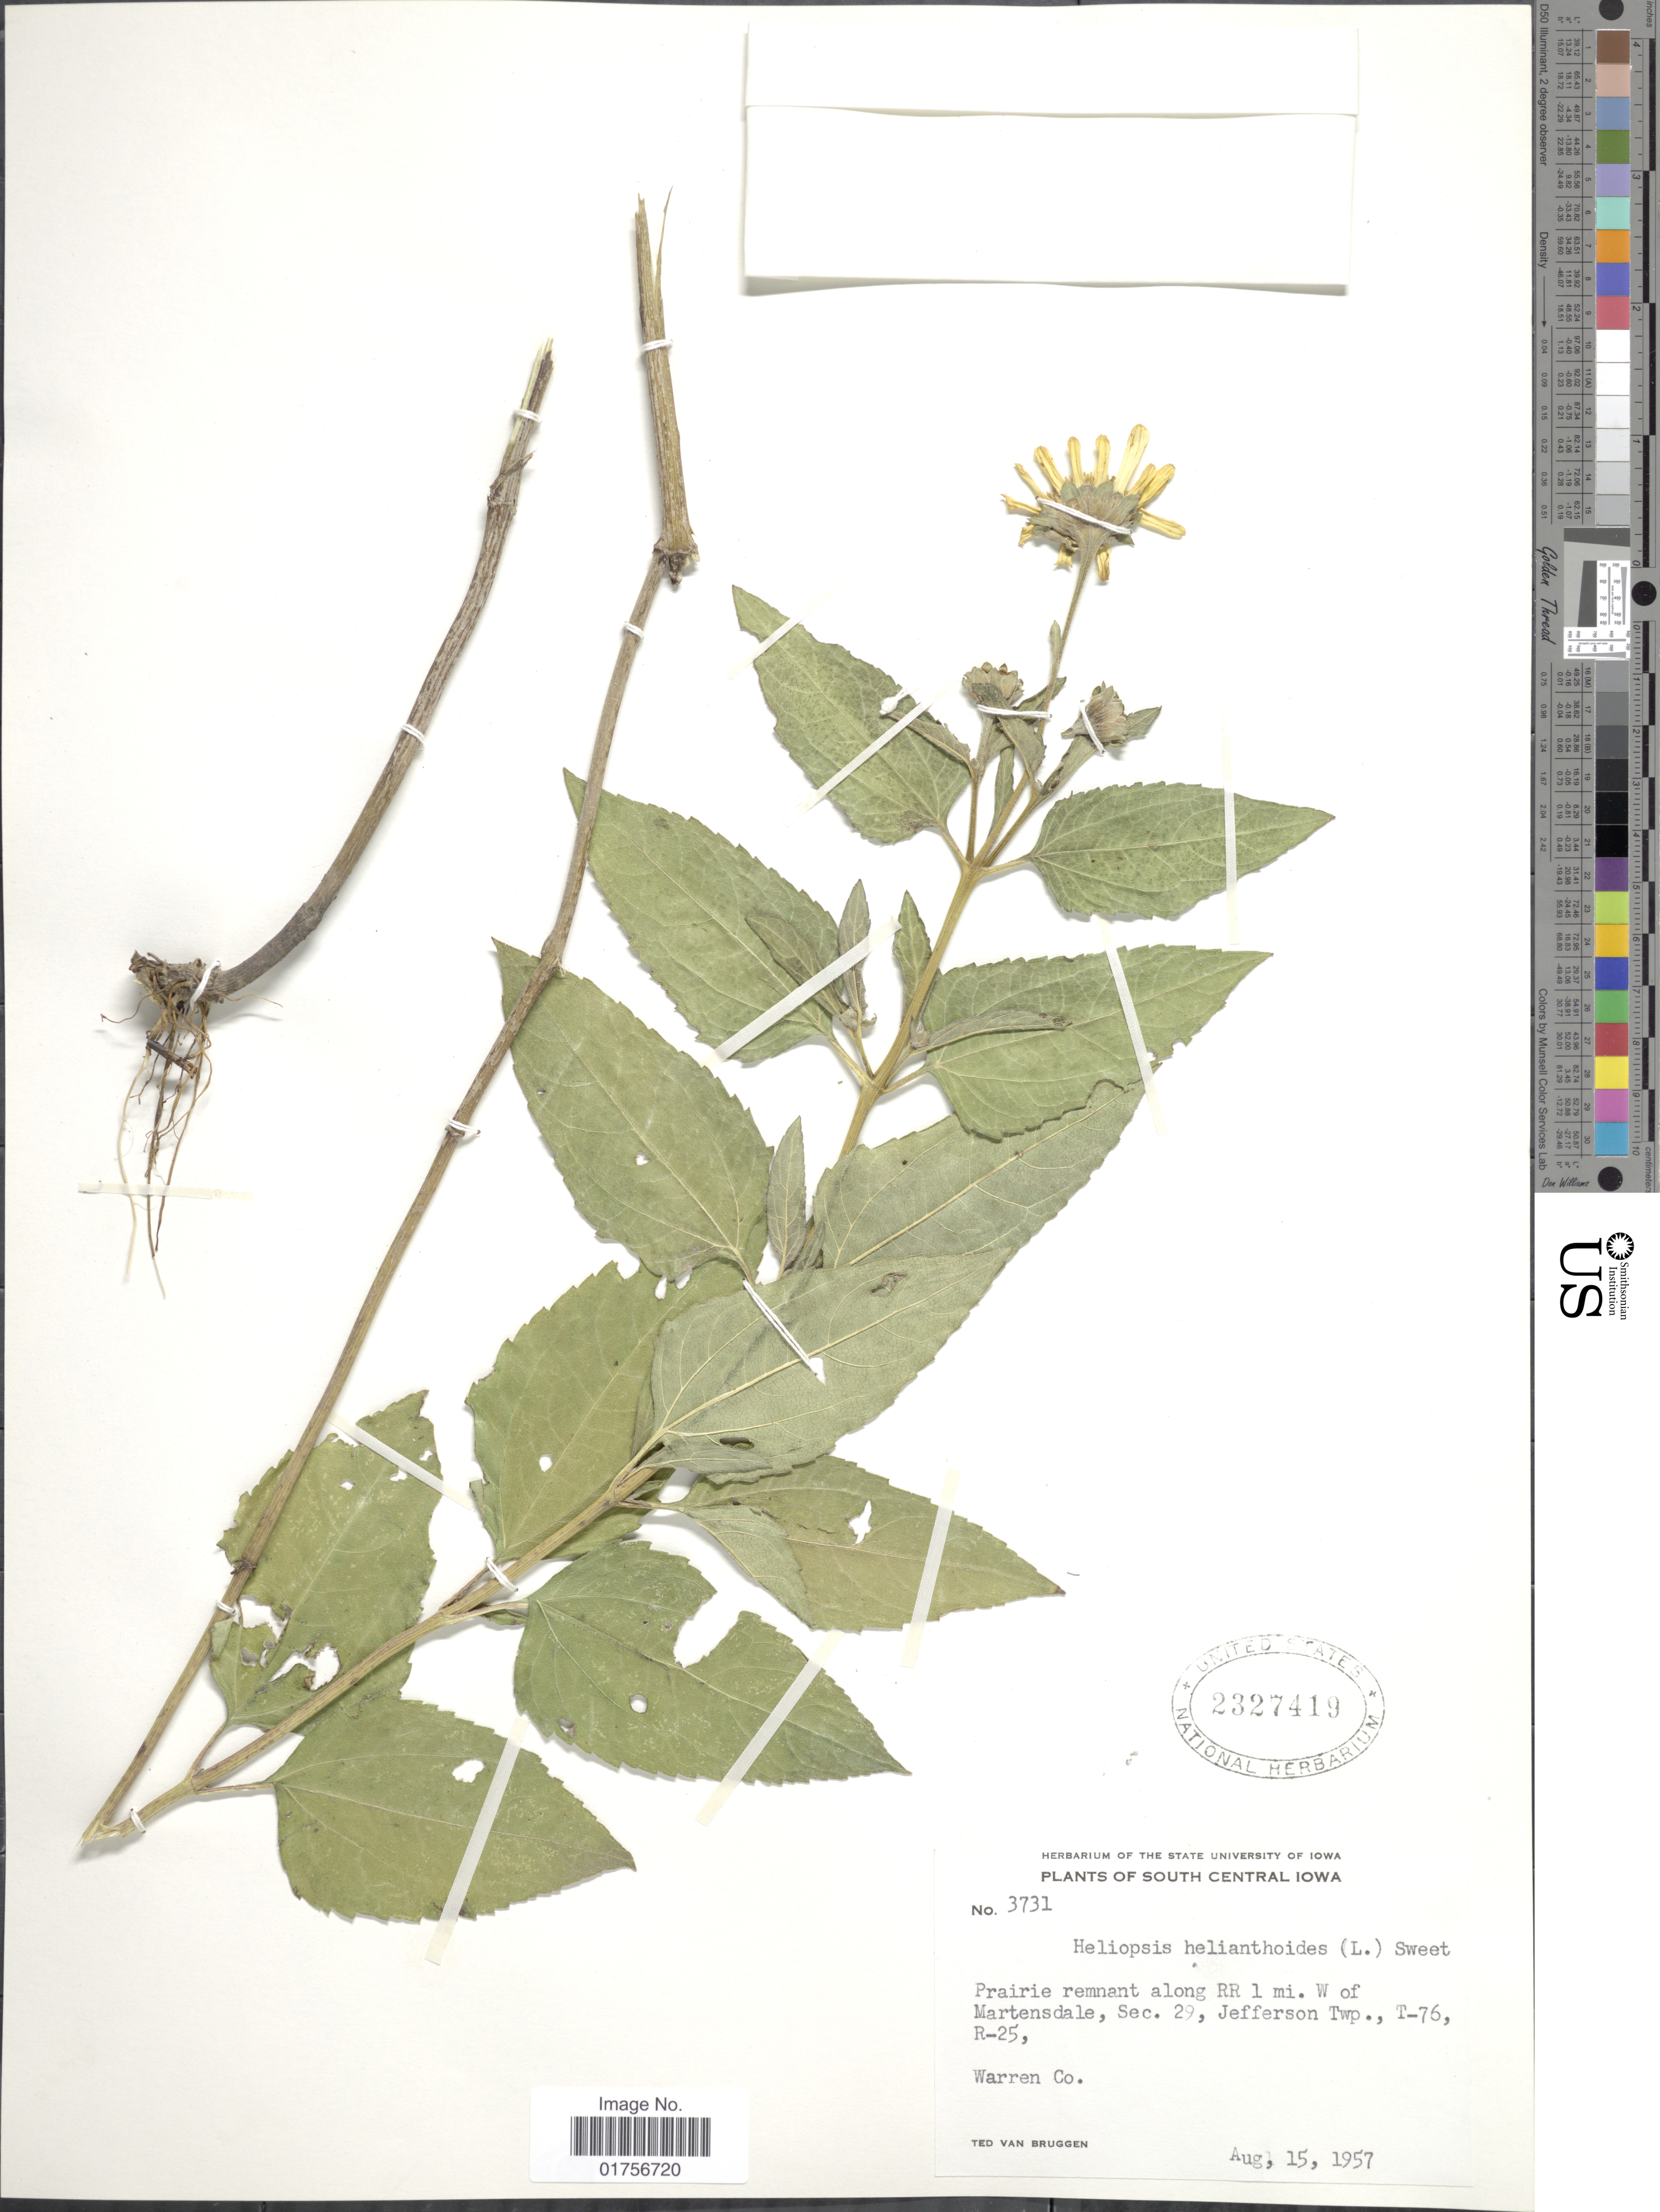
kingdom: Plantae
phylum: Tracheophyta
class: Magnoliopsida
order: Asterales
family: Asteraceae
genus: Heliopsis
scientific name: Heliopsis helianthoides subsp. helianthoides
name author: (L.) Sweet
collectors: T. van Bruggen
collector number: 3731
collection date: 1957-08-15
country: United States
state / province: Iowa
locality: South of Central Iowa, Prairie remnant along RR 1 mi. W of Martensdale, Sec. 29, Jefferson Twp., T-76, R-25, Warren Co.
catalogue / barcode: US 2327419